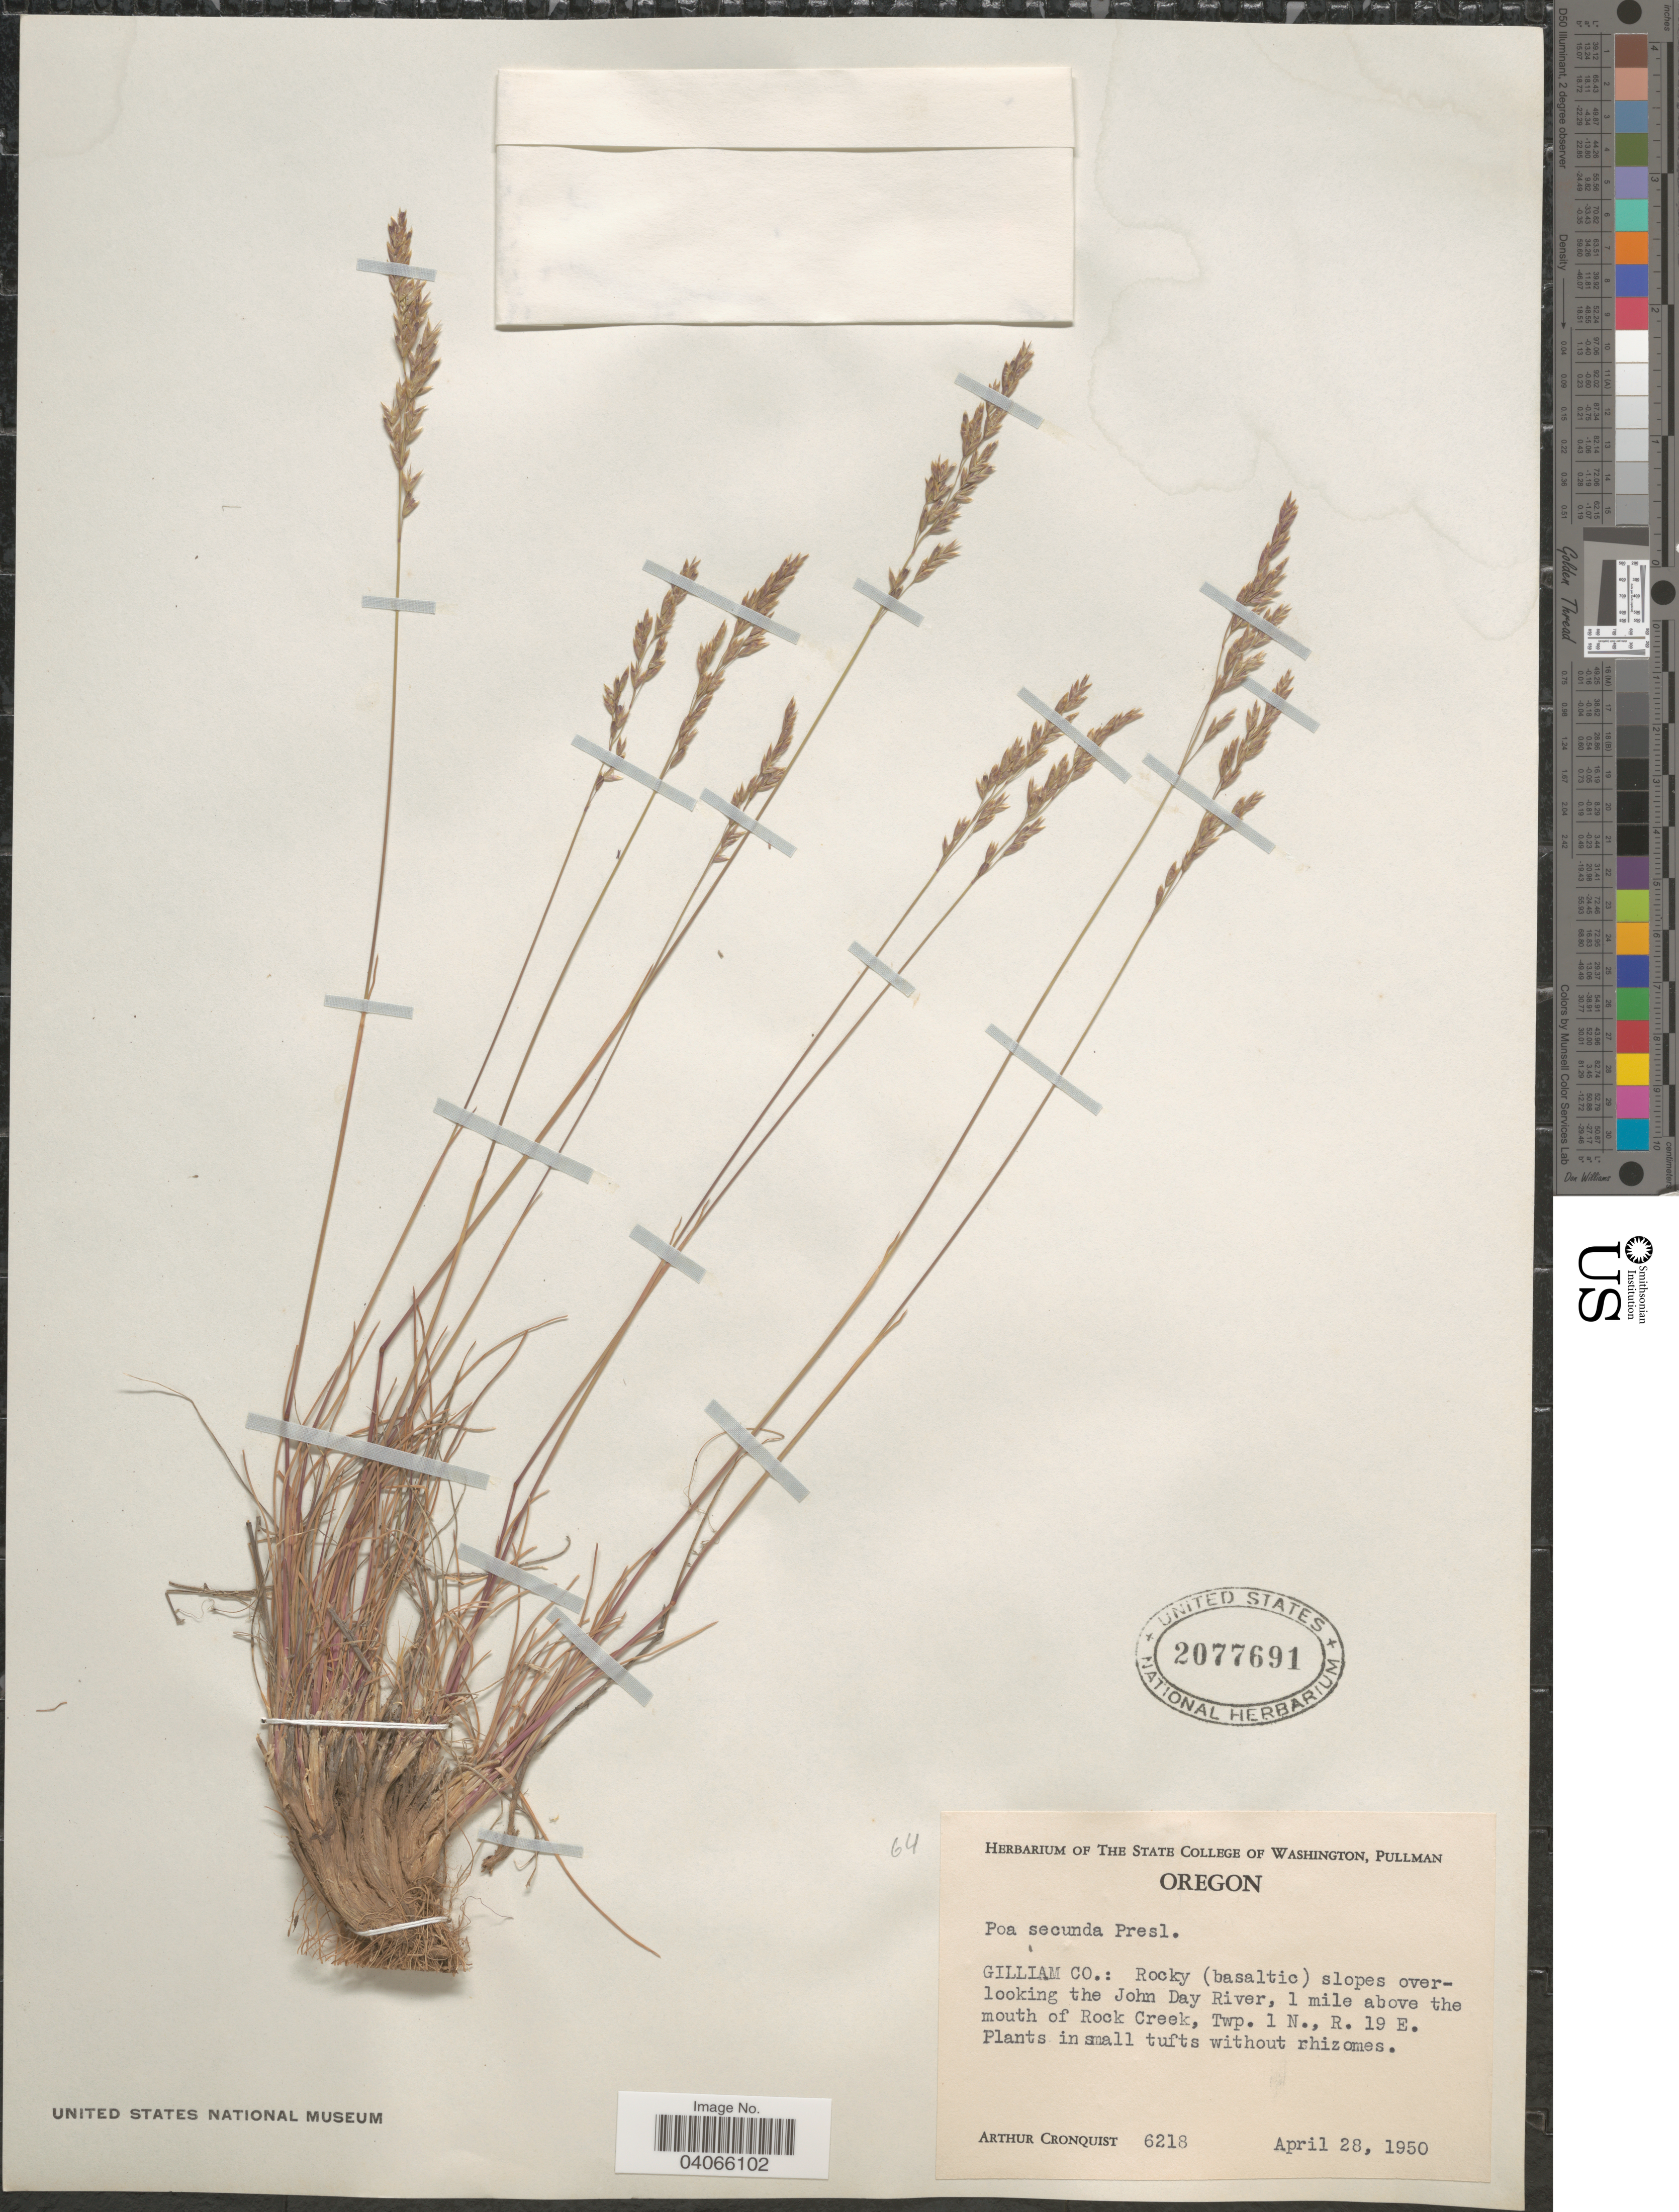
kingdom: Plantae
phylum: Tracheophyta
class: Liliopsida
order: Poales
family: Poaceae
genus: Poa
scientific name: Poa secunda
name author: J. Presl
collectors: A. J. Cronquist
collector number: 6218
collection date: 1950-04-28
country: United States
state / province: Oregon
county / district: Gilliam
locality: Gilliam Co.: Rocky (basaltic) slopes overlooking the John Day River, 1 mile above the mouth of Rock Creek, Twp. 1 N., R. 19 E.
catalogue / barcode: US 2077691